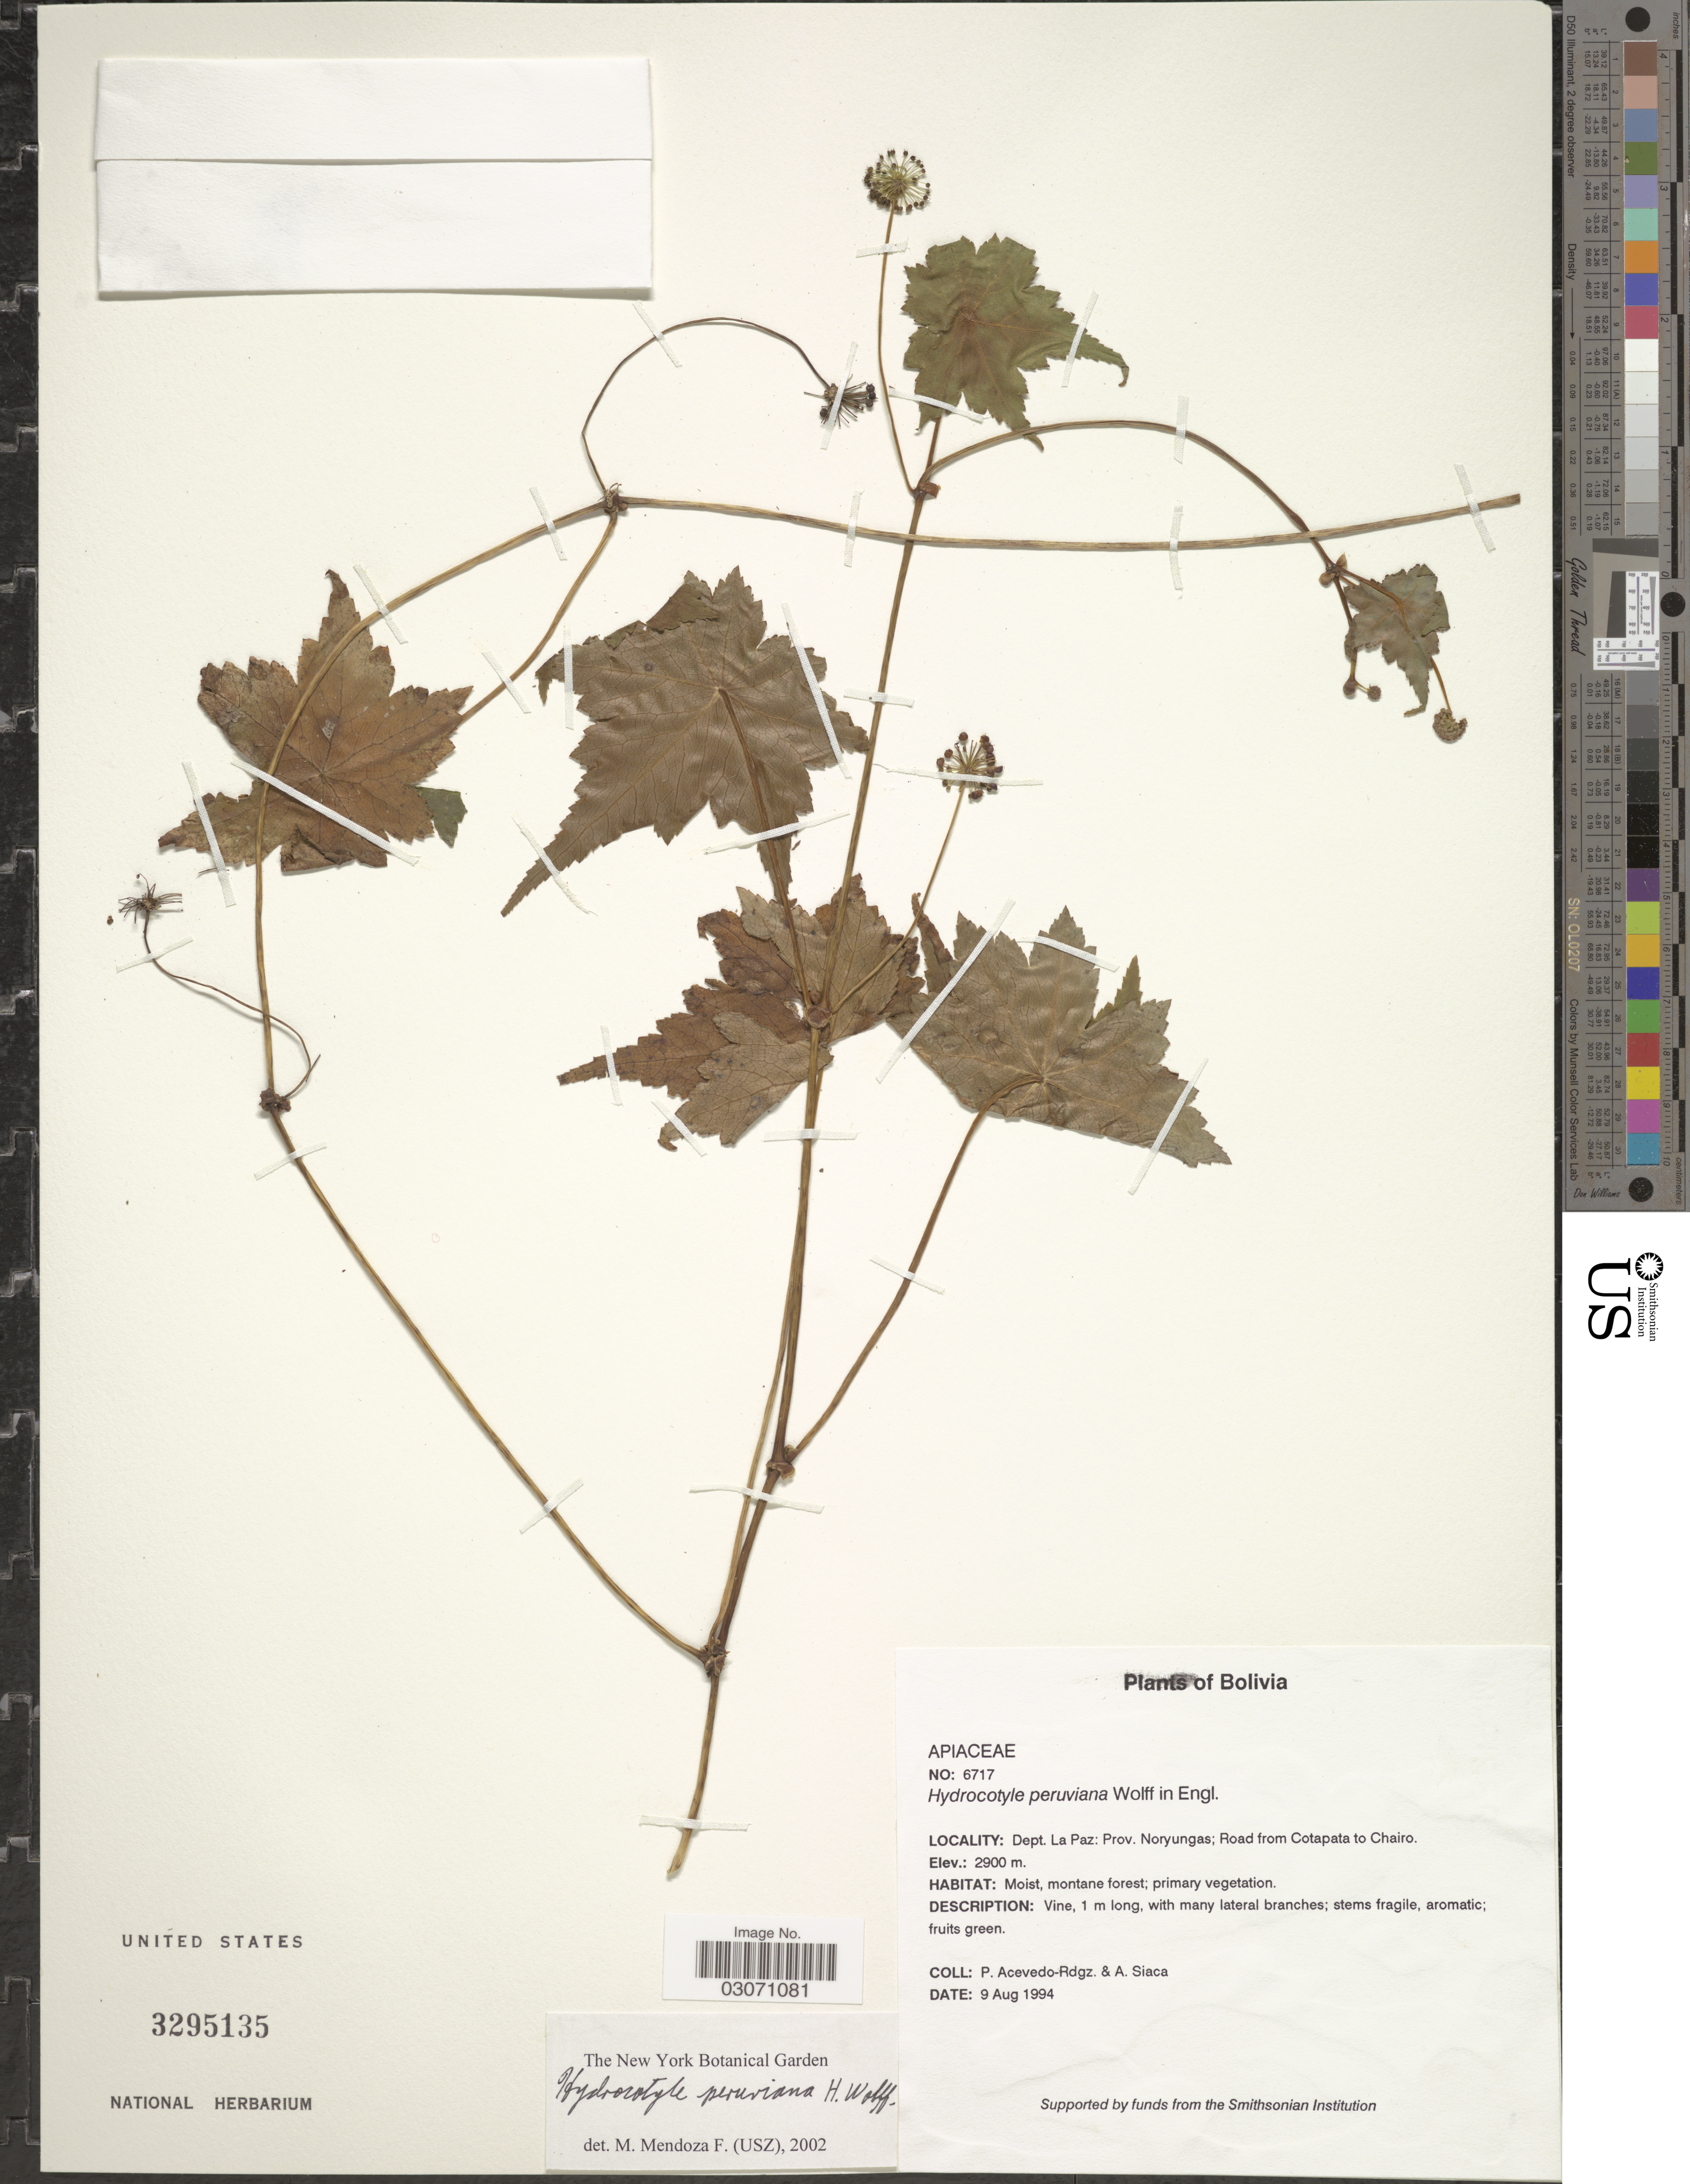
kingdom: Plantae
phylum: Tracheophyta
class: Magnoliopsida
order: Apiales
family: Araliaceae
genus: Hydrocotyle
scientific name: Hydrocotyle peruviana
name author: H. Wolff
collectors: P. Acevedo-Rodr. & A. Siaca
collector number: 6717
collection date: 1994-08-09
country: Bolivia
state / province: La Paz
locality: Dept. La Paz: Prov. Noryungas, Road from Cotapata to Chairo.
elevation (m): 2900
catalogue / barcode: US 3295135